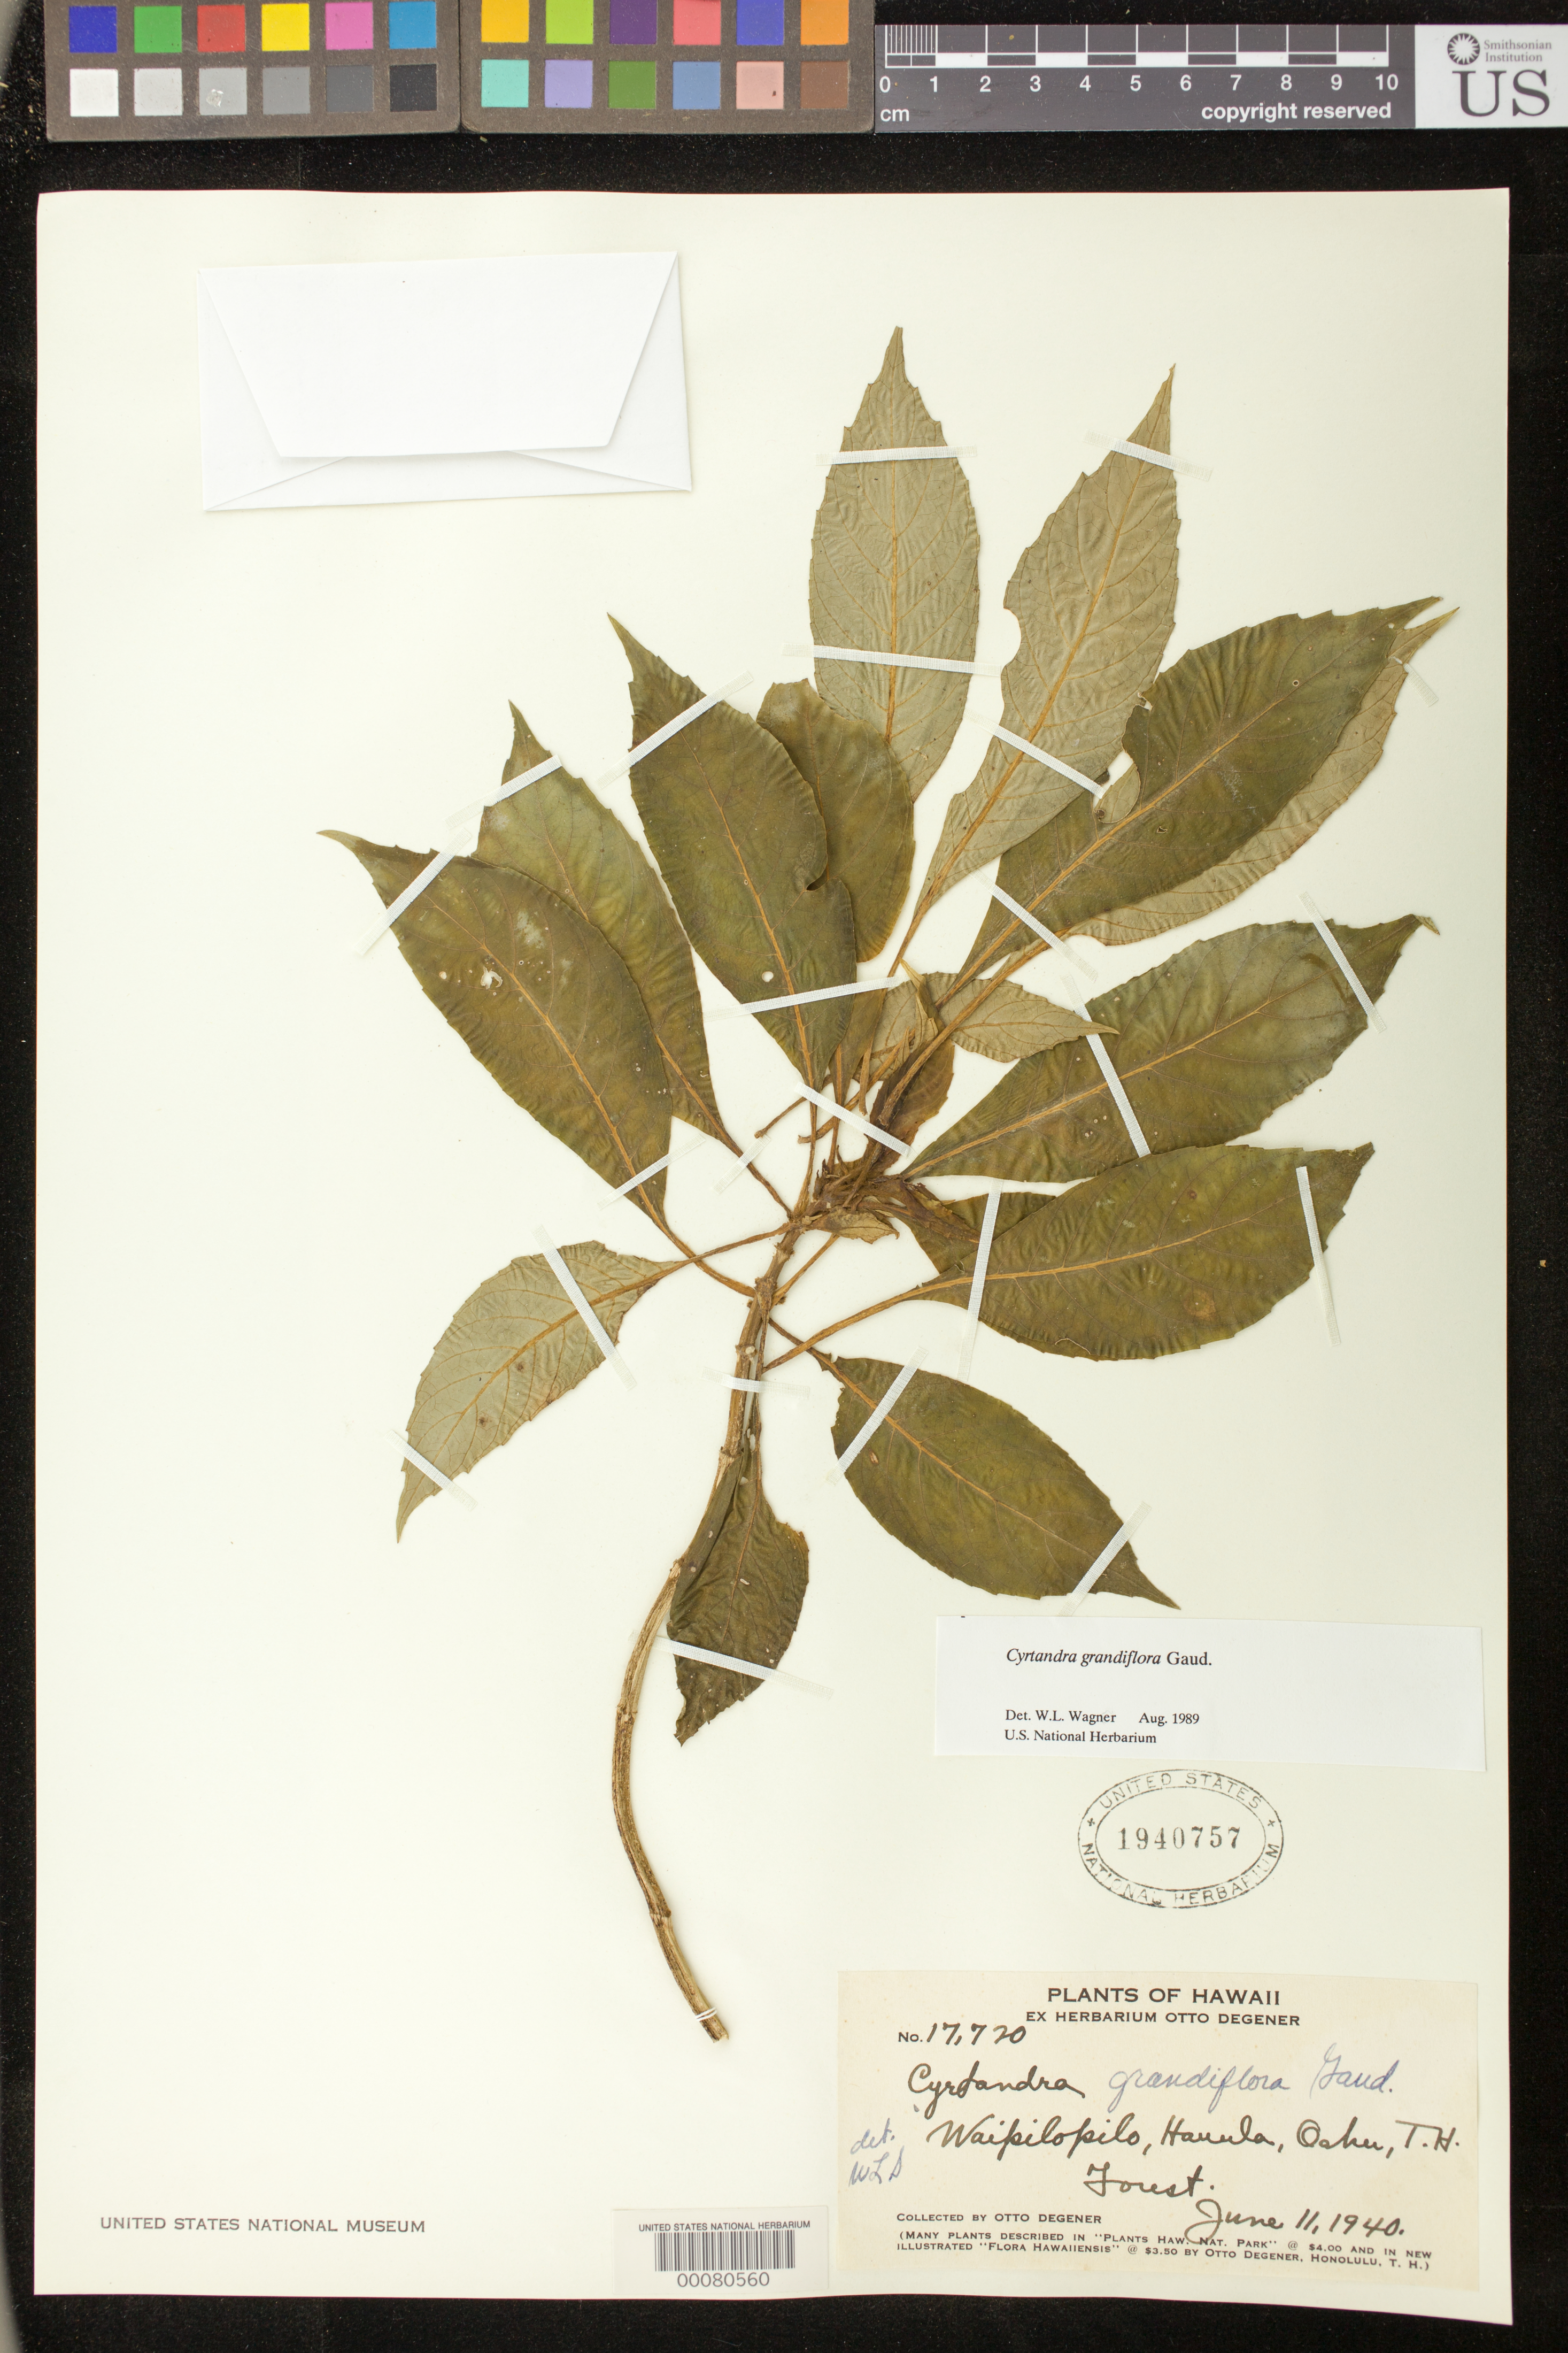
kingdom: Plantae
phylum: Tracheophyta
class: Magnoliopsida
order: Lamiales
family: Gesneriaceae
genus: Cyrtandra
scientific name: Cyrtandra calpidicarpa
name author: (Rock) H. St. John & Storey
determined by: Wagner, W. L., (BOT), Smithsonian Institution - National Museum of Natural History (UNITED STATES)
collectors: O. Degener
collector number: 17720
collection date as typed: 11 Jun 1940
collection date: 1940-06-11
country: United States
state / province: Hawaii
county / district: Honolulu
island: Oahu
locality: Waipilopilo, Hauula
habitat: Forest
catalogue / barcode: US 1940757